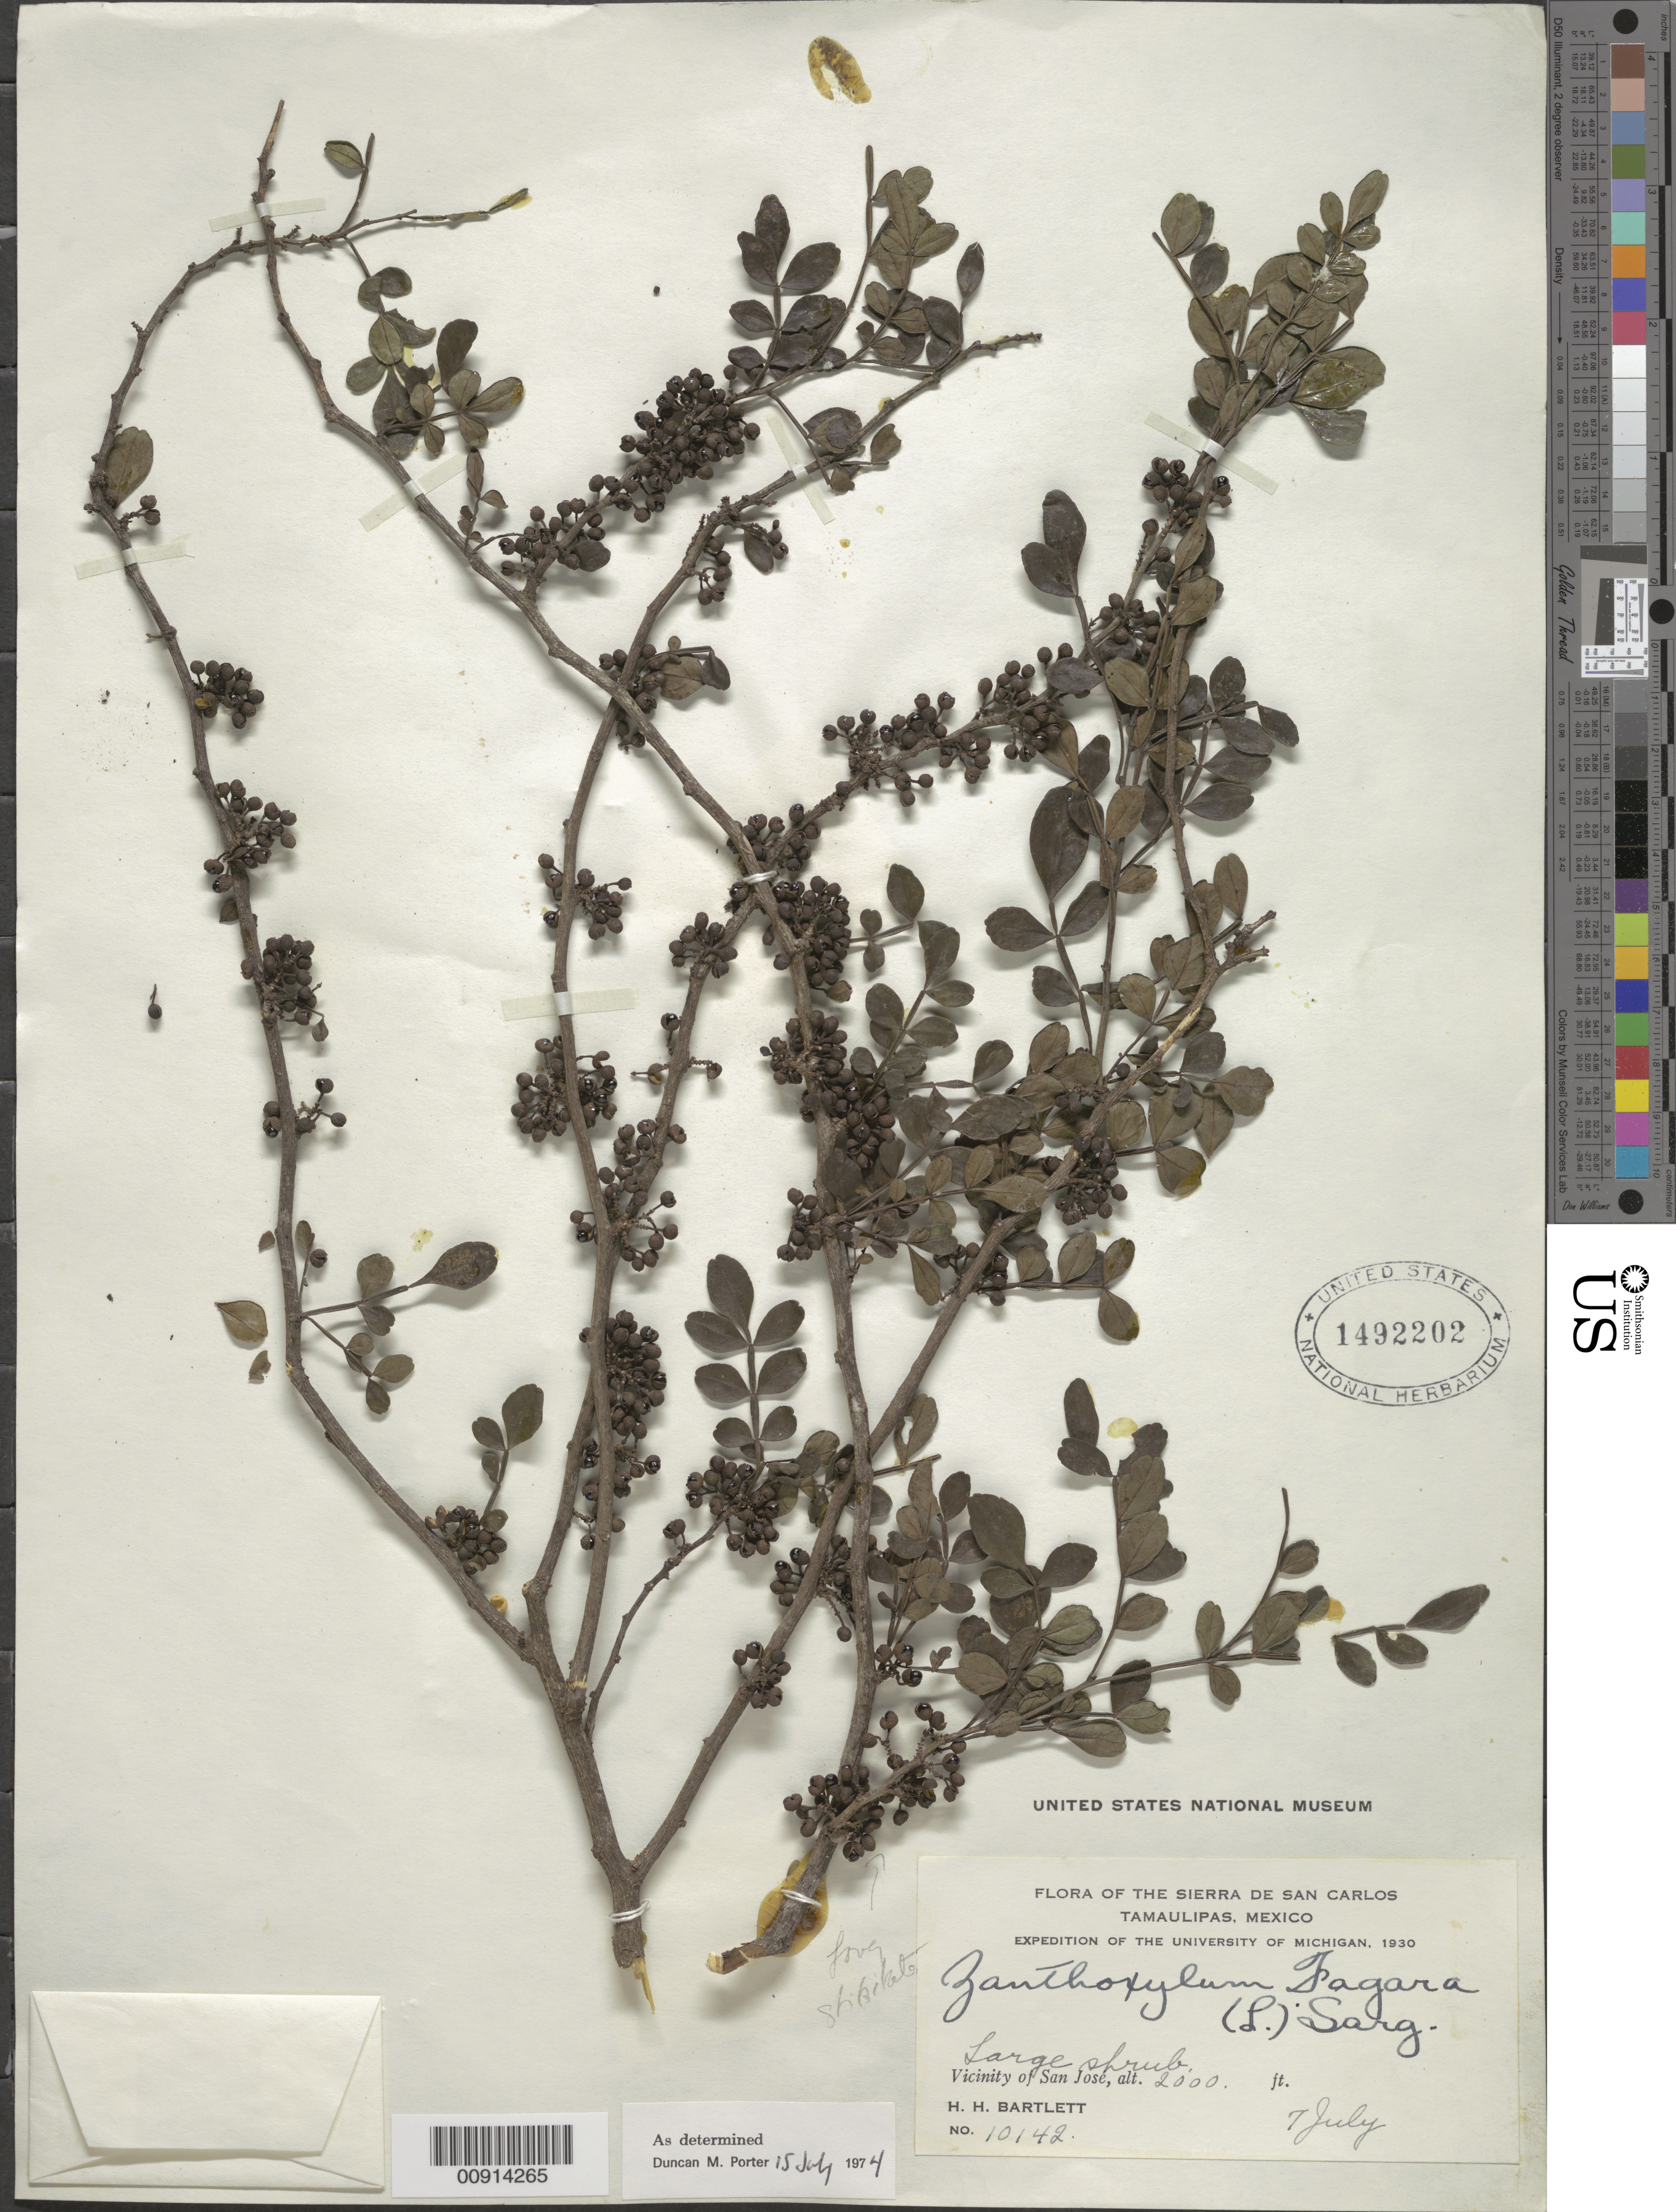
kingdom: Plantae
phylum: Tracheophyta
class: Magnoliopsida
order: Sapindales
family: Rutaceae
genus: Zanthoxylum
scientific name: Zanthoxylum fagara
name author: (L.) Sarg.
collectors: H. H. Bartlett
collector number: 10142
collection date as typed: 07 Jul 1930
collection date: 1930-07-07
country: Mexico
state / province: Tamaulipas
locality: Tamaulipas: Vicinity of San José. Sierra de San Carlos.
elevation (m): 610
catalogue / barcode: US 1492202